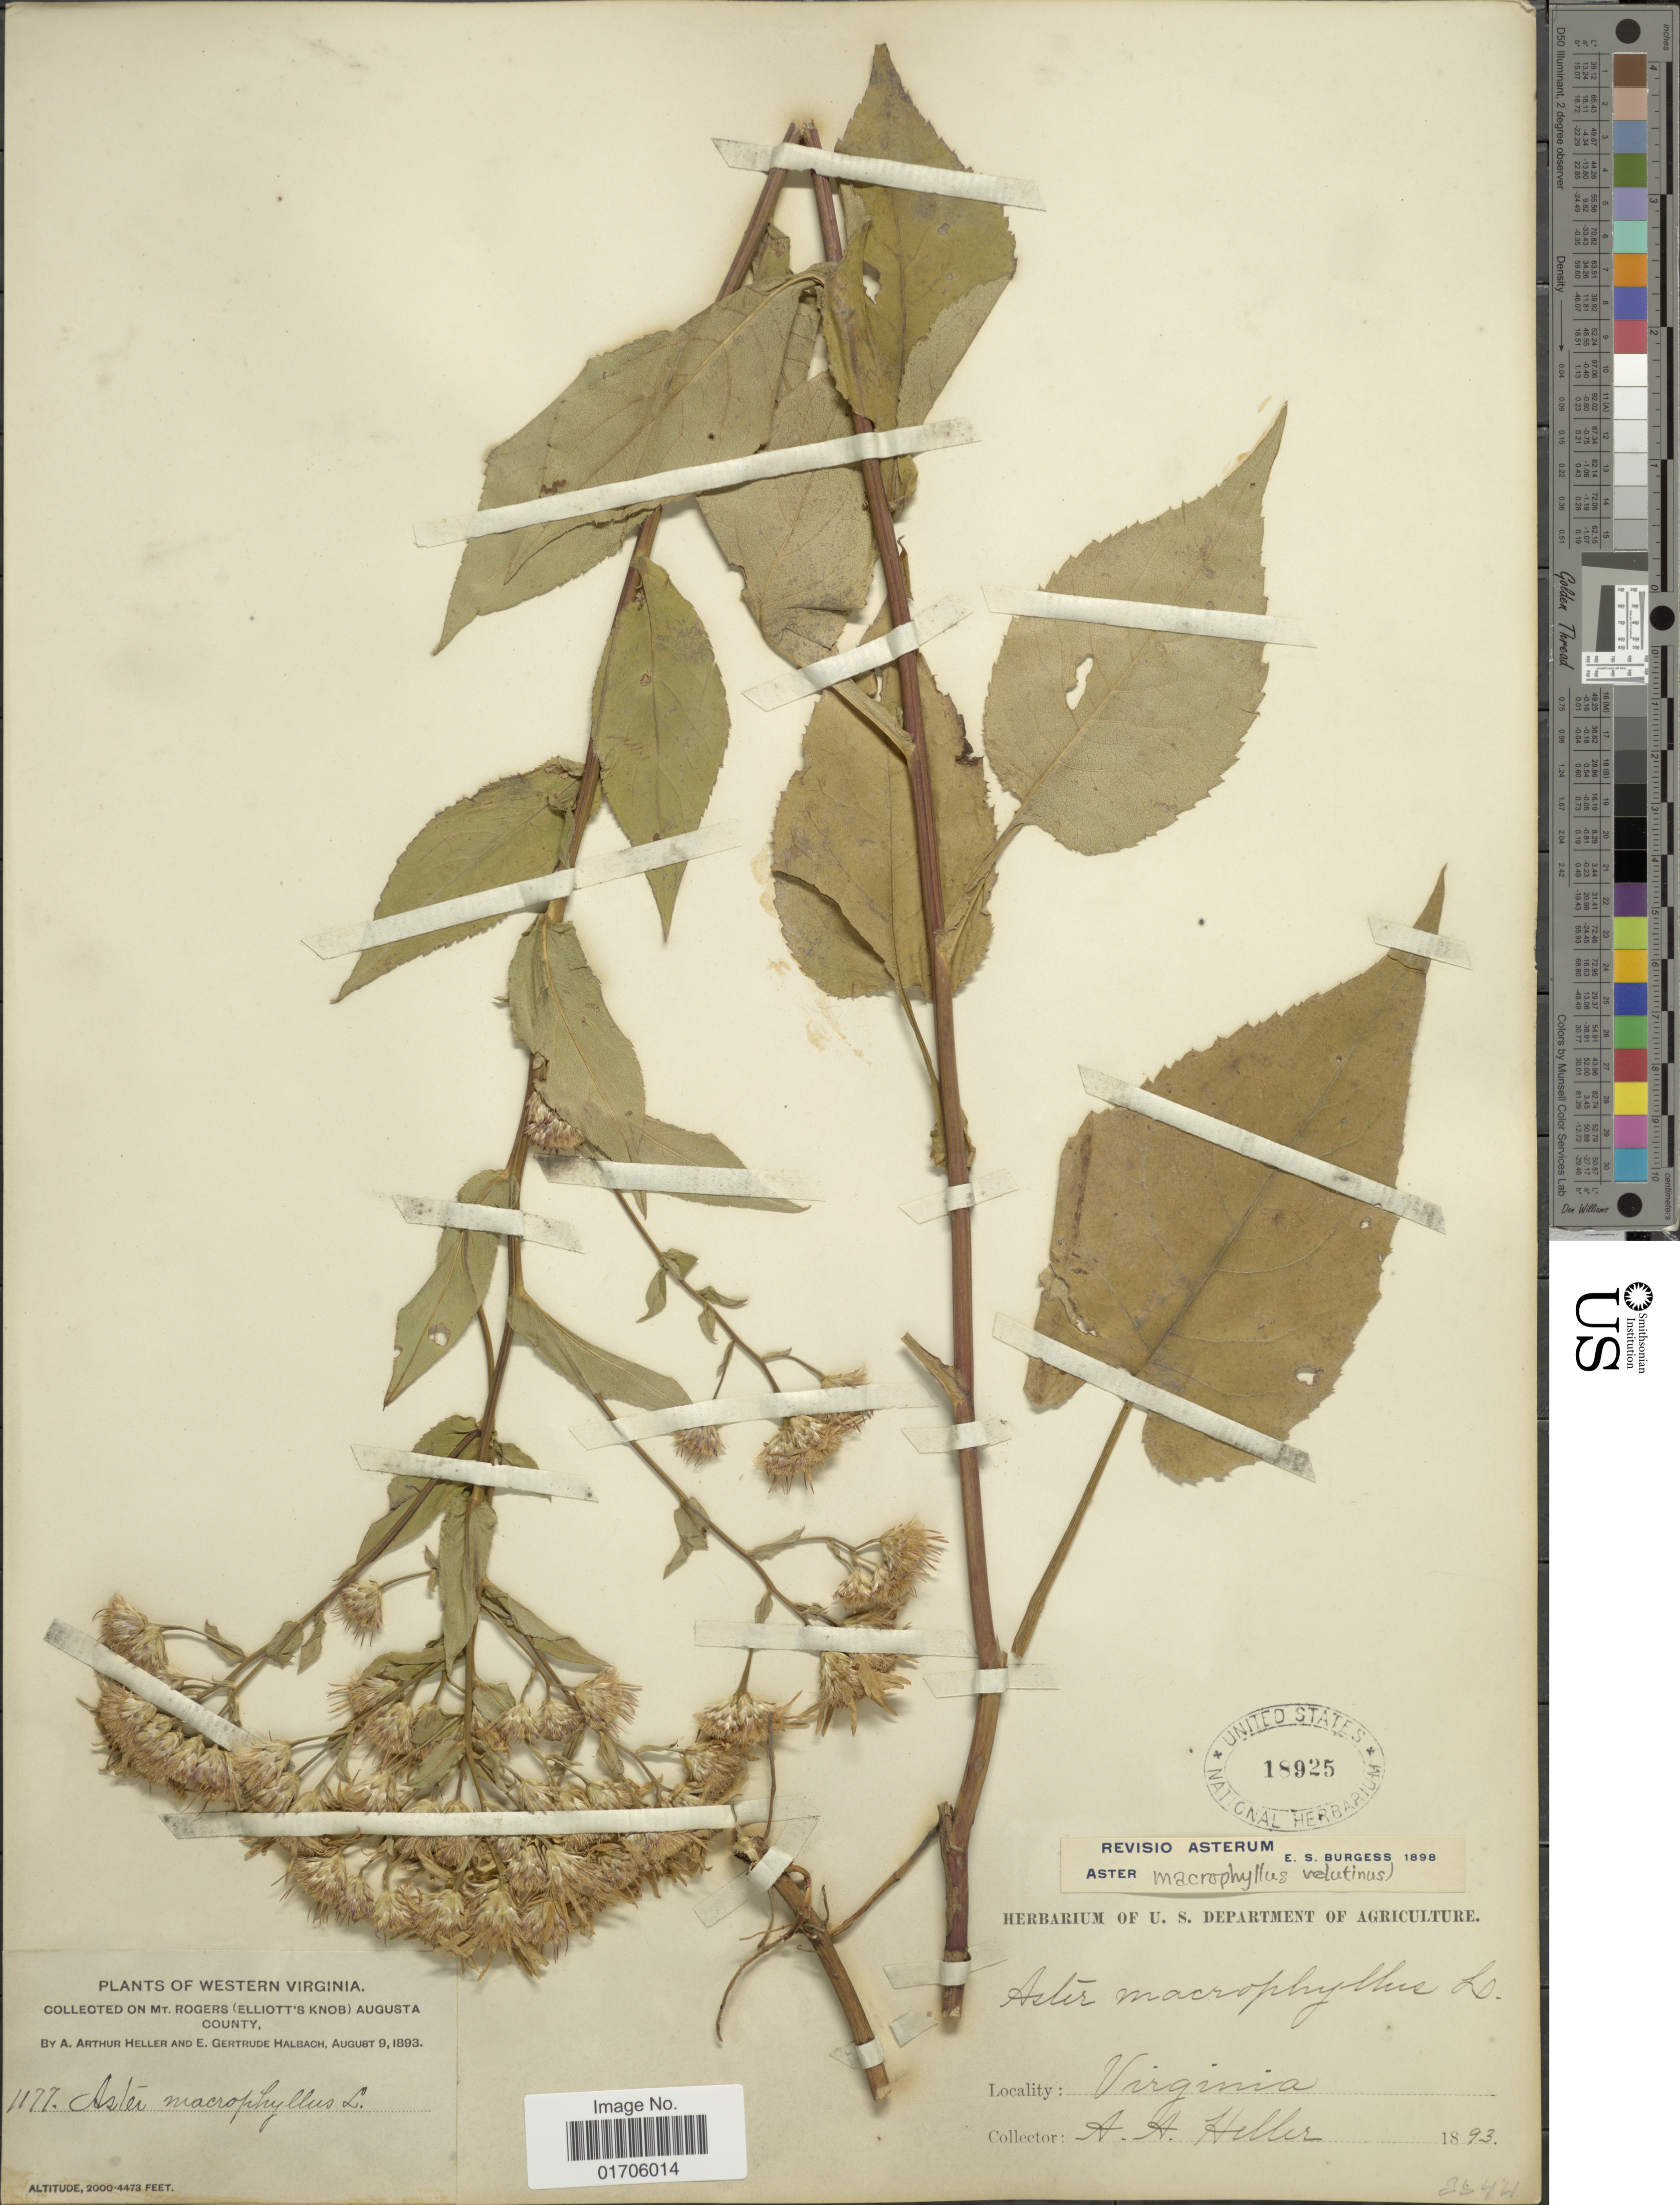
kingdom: Plantae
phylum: Tracheophyta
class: Magnoliopsida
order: Asterales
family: Asteraceae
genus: Eurybia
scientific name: Eurybia sp.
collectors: A. A. Heller & E. G. Halbach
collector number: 1177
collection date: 1893-08-09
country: United States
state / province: Virginia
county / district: Augusta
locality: Western Virginia. On Mt. Rogers (Elliott's Knob) Augusta County.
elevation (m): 610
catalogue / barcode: US 18925